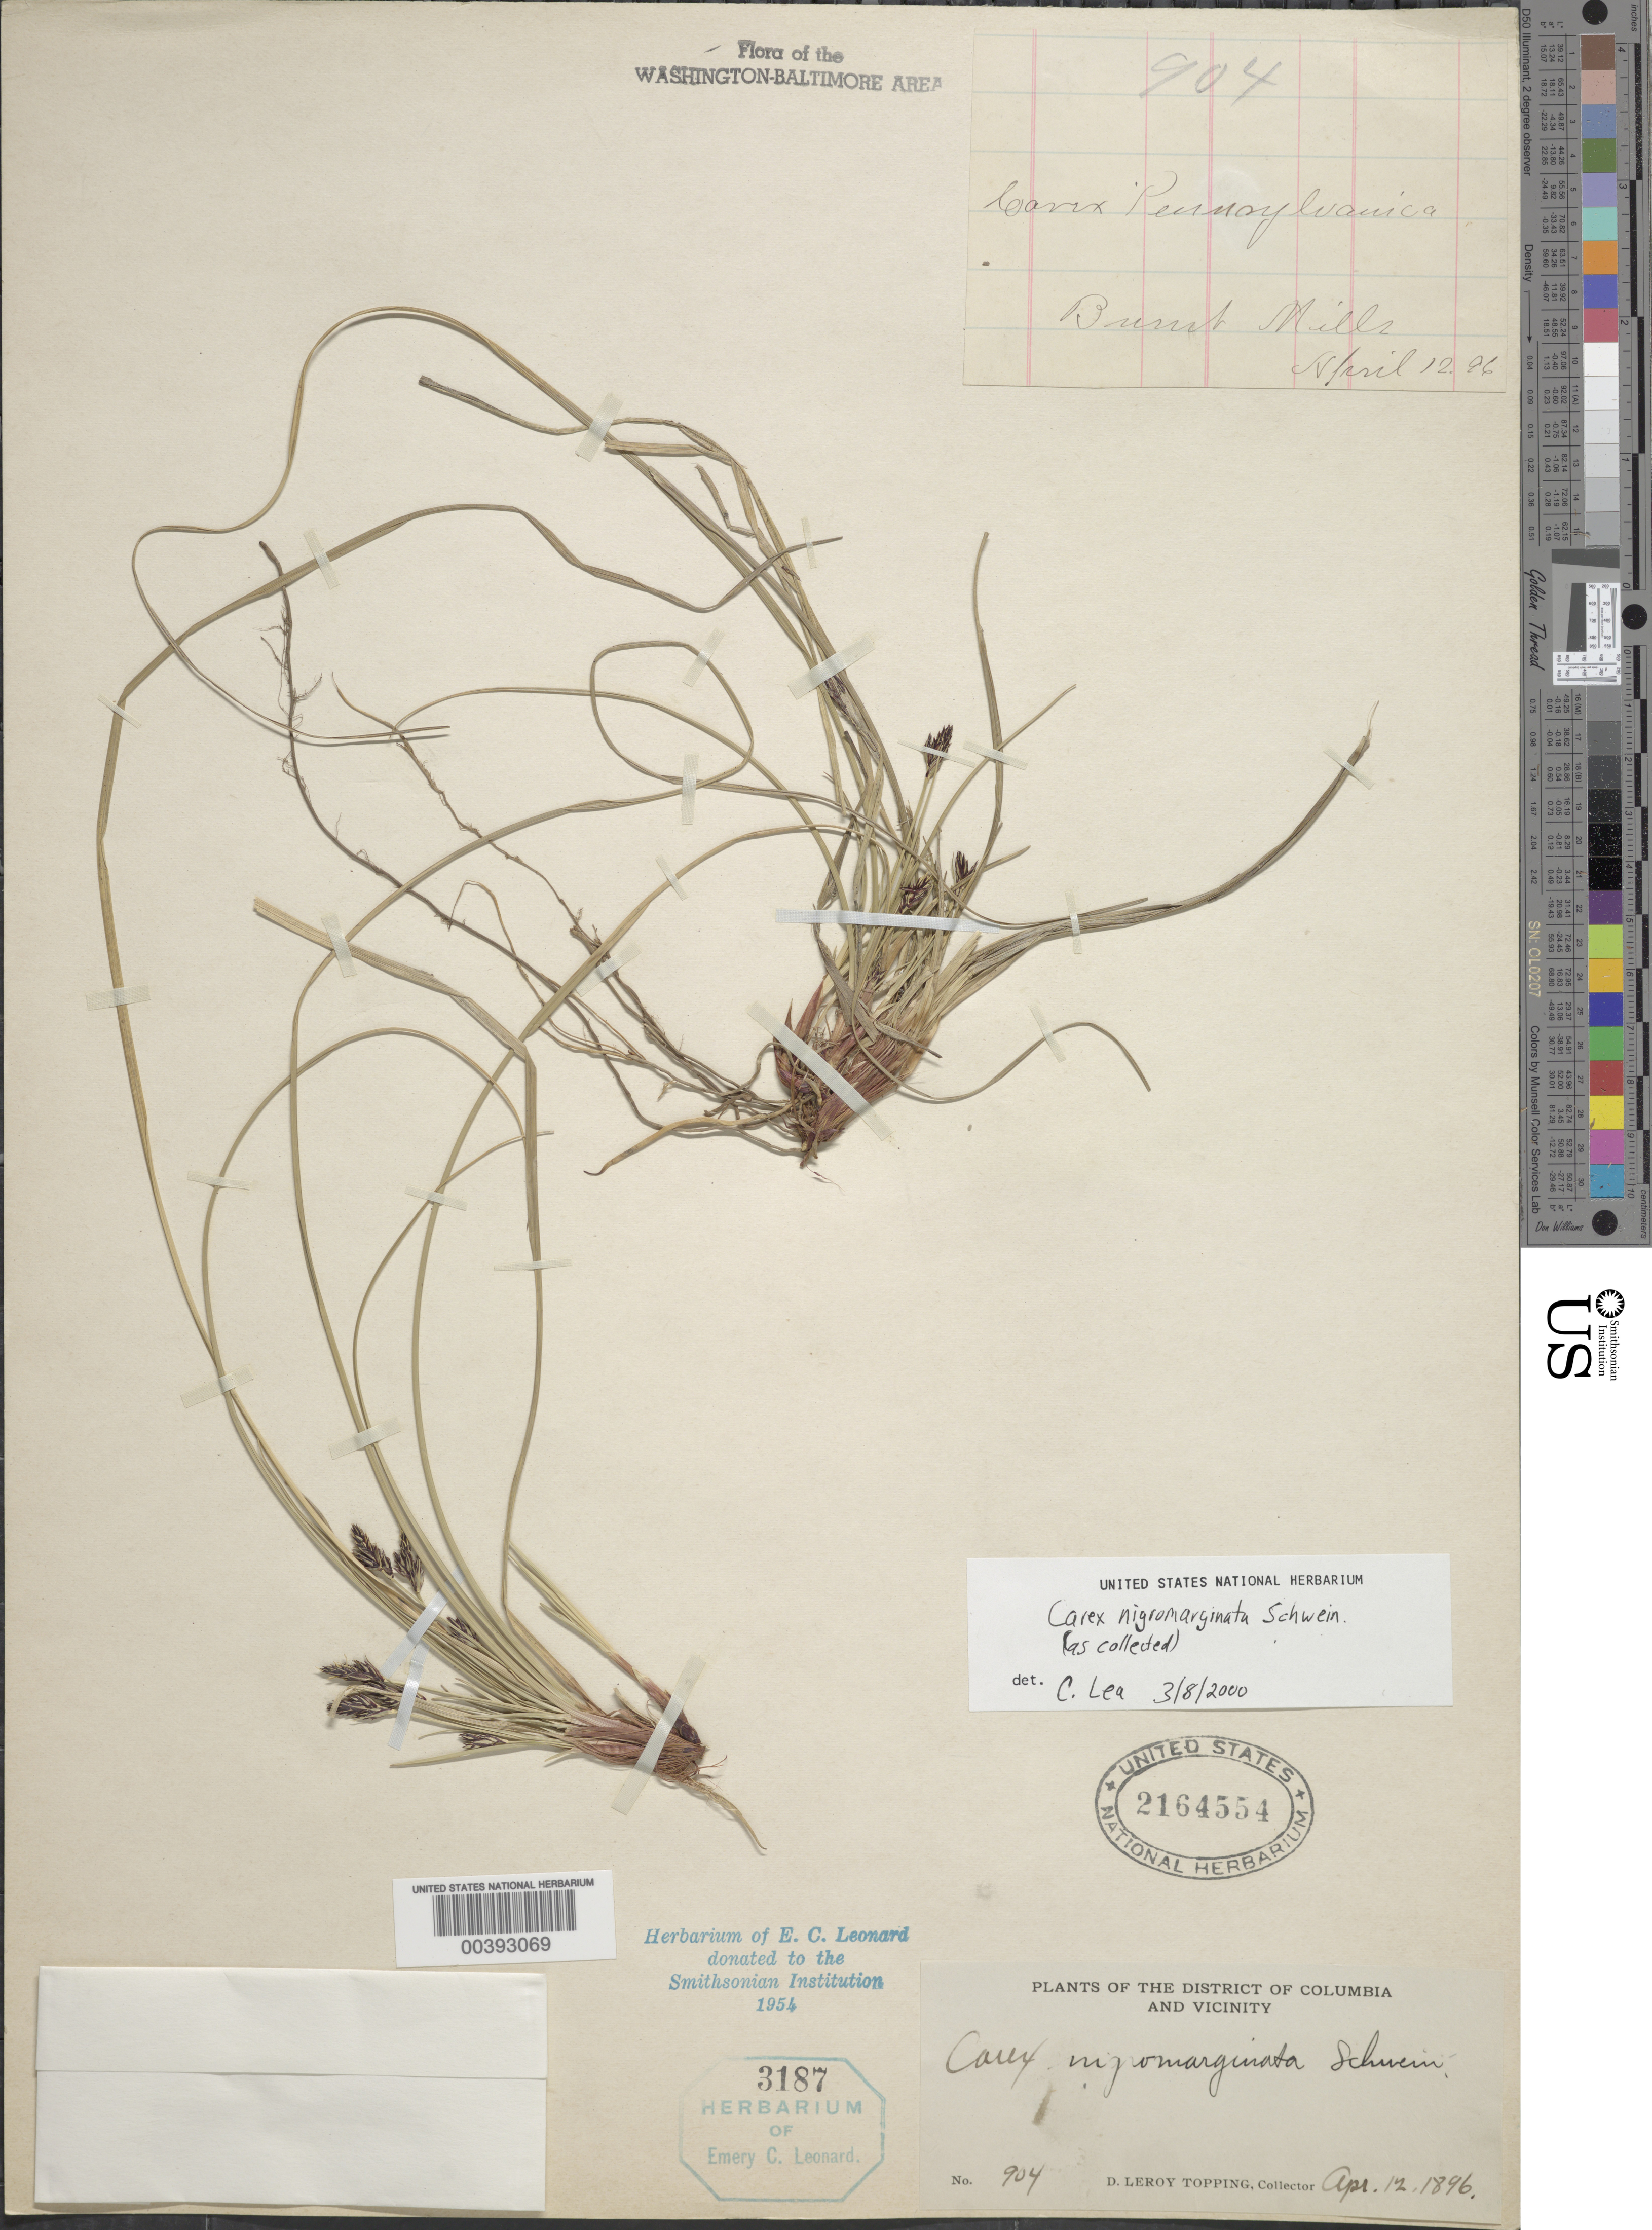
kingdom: Plantae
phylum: Tracheophyta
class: Liliopsida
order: Poales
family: Cyperaceae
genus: Carex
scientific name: Carex nigromarginata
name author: Schwein.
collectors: D. L. Topping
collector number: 904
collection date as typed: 12 Apr 1896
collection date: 1896-04-12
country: United States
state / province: Maryland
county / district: Montgomery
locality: Burnt Mills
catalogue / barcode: US 2164554